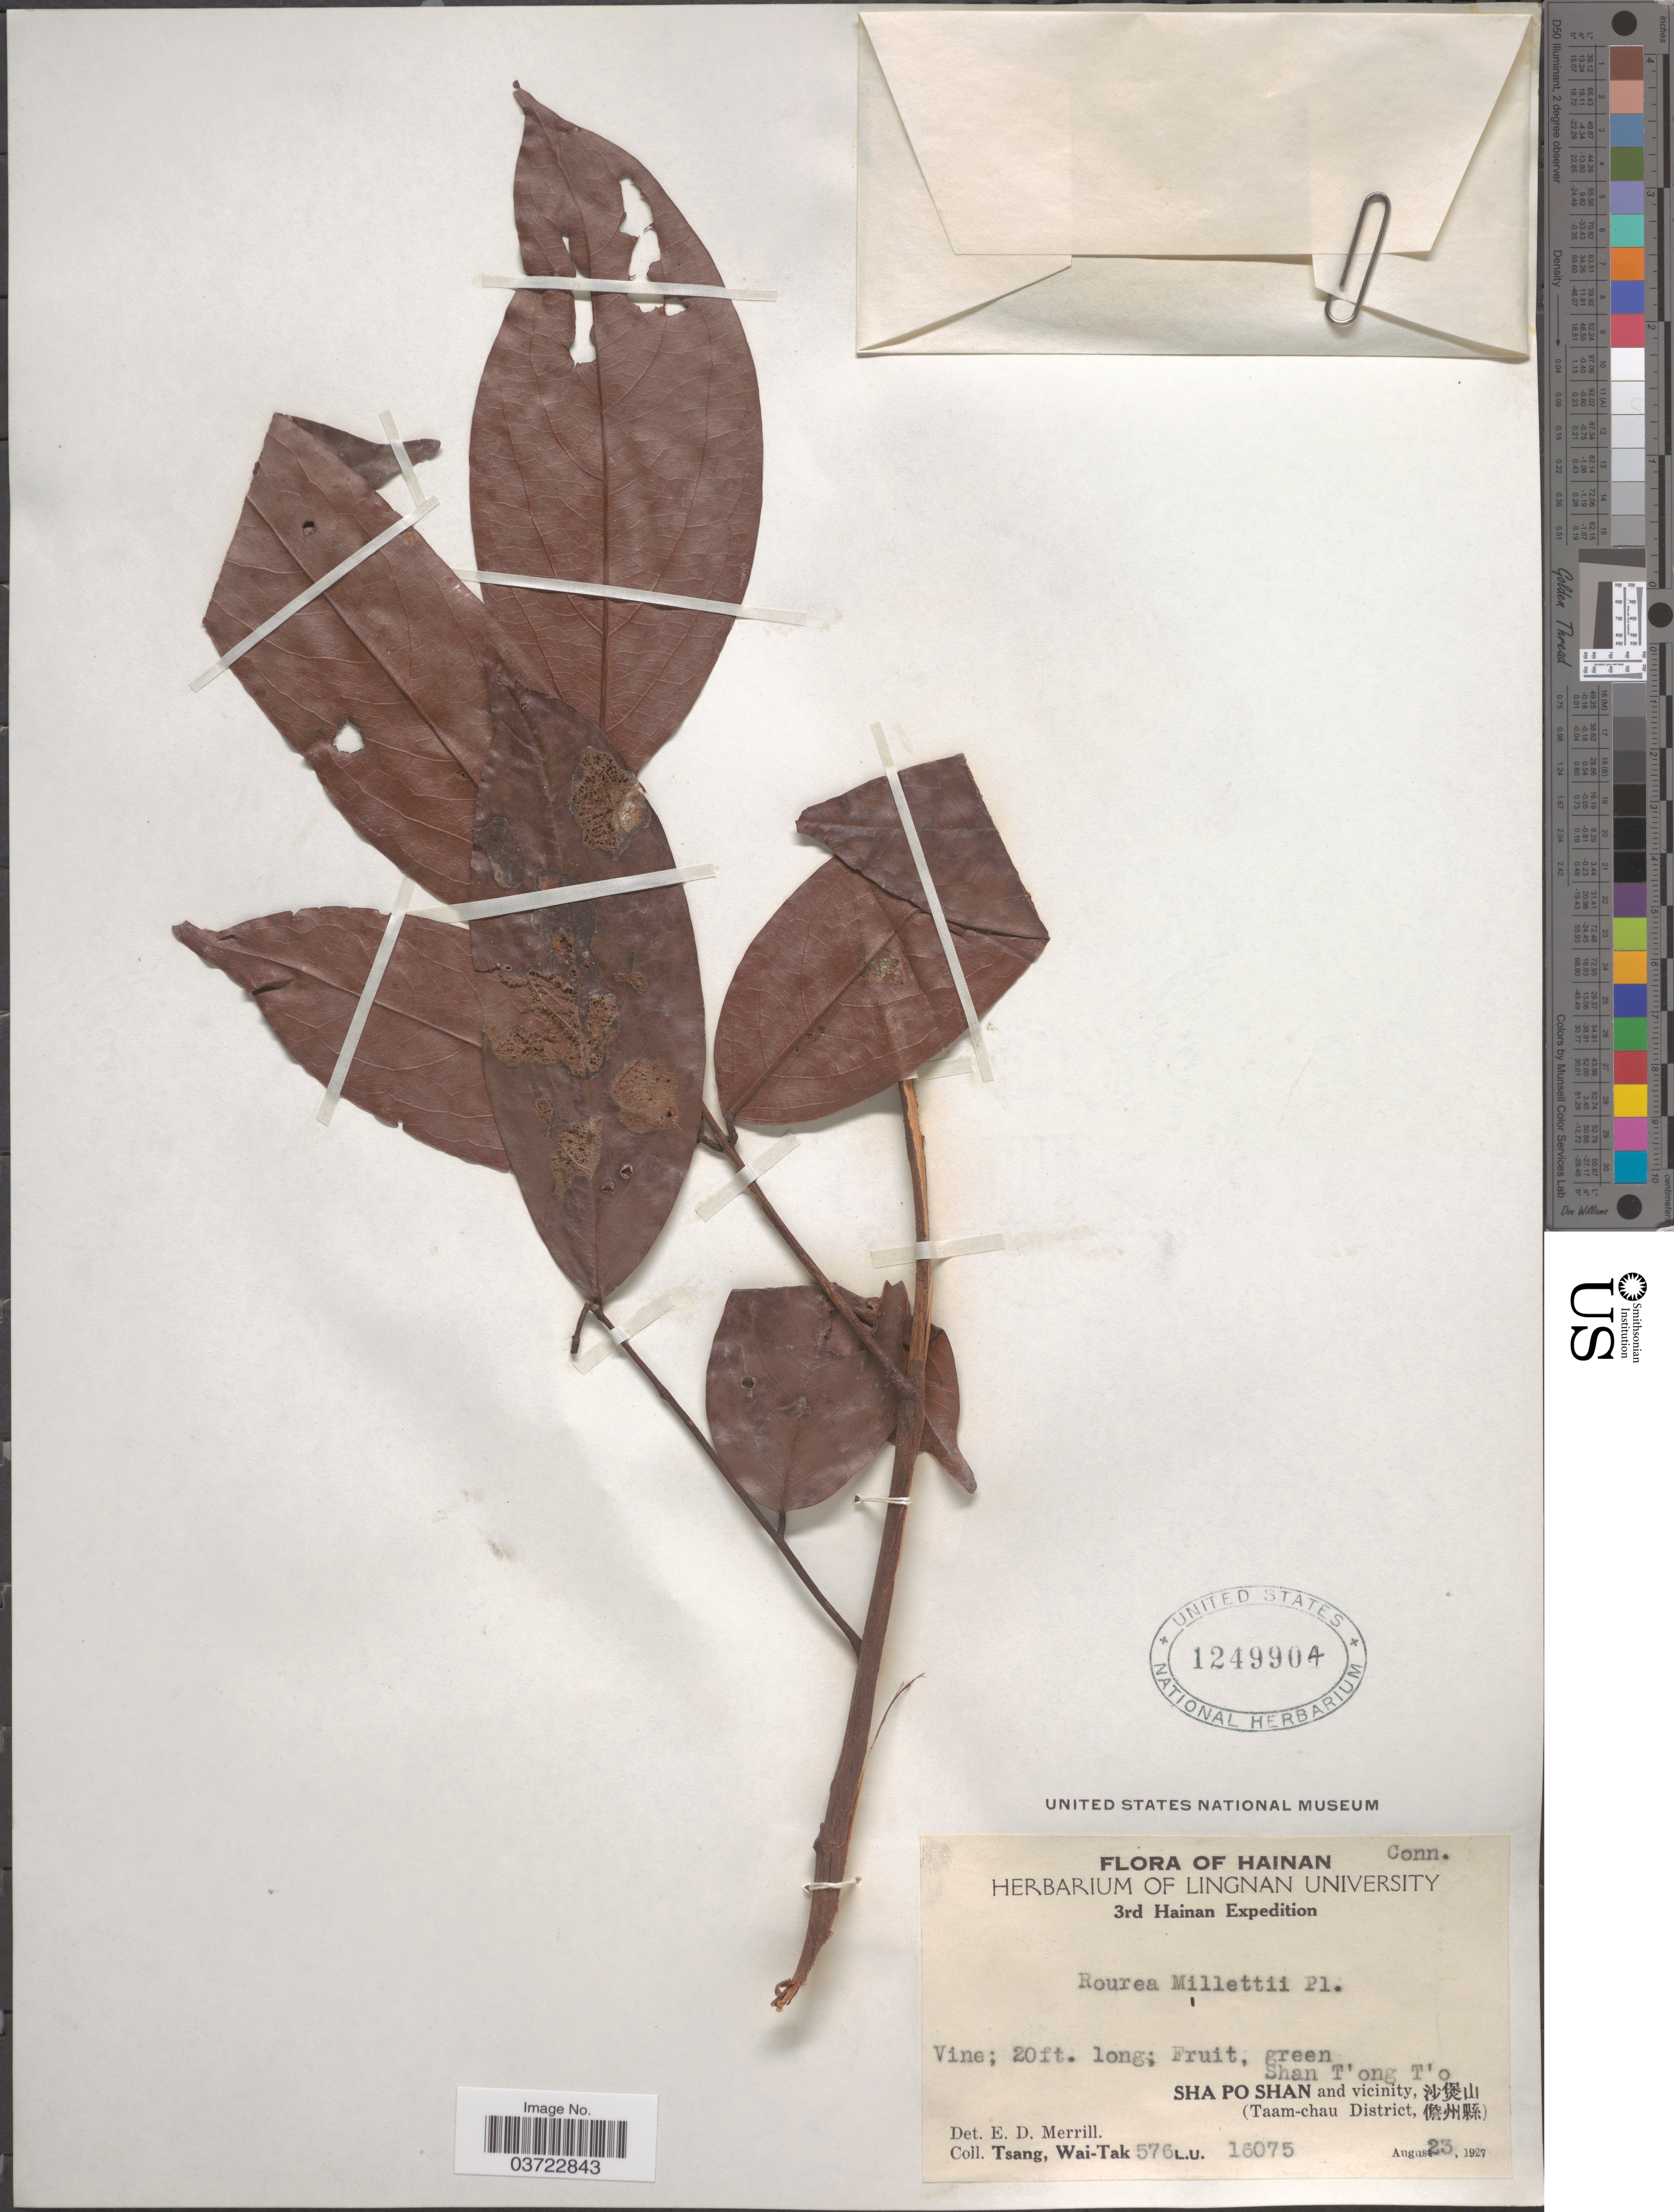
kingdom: Plantae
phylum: Tracheophyta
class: Magnoliopsida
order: Oxalidales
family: Connaraceae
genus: Rourea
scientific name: Rourea millettii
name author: Planch.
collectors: W. T. Tsang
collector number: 1576L.U.16075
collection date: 1927-08-23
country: China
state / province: Hainan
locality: Shan T'ong T'o. Sha Po Shan and vicinity, X. (Taam-chau District, X).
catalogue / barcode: US 1249904